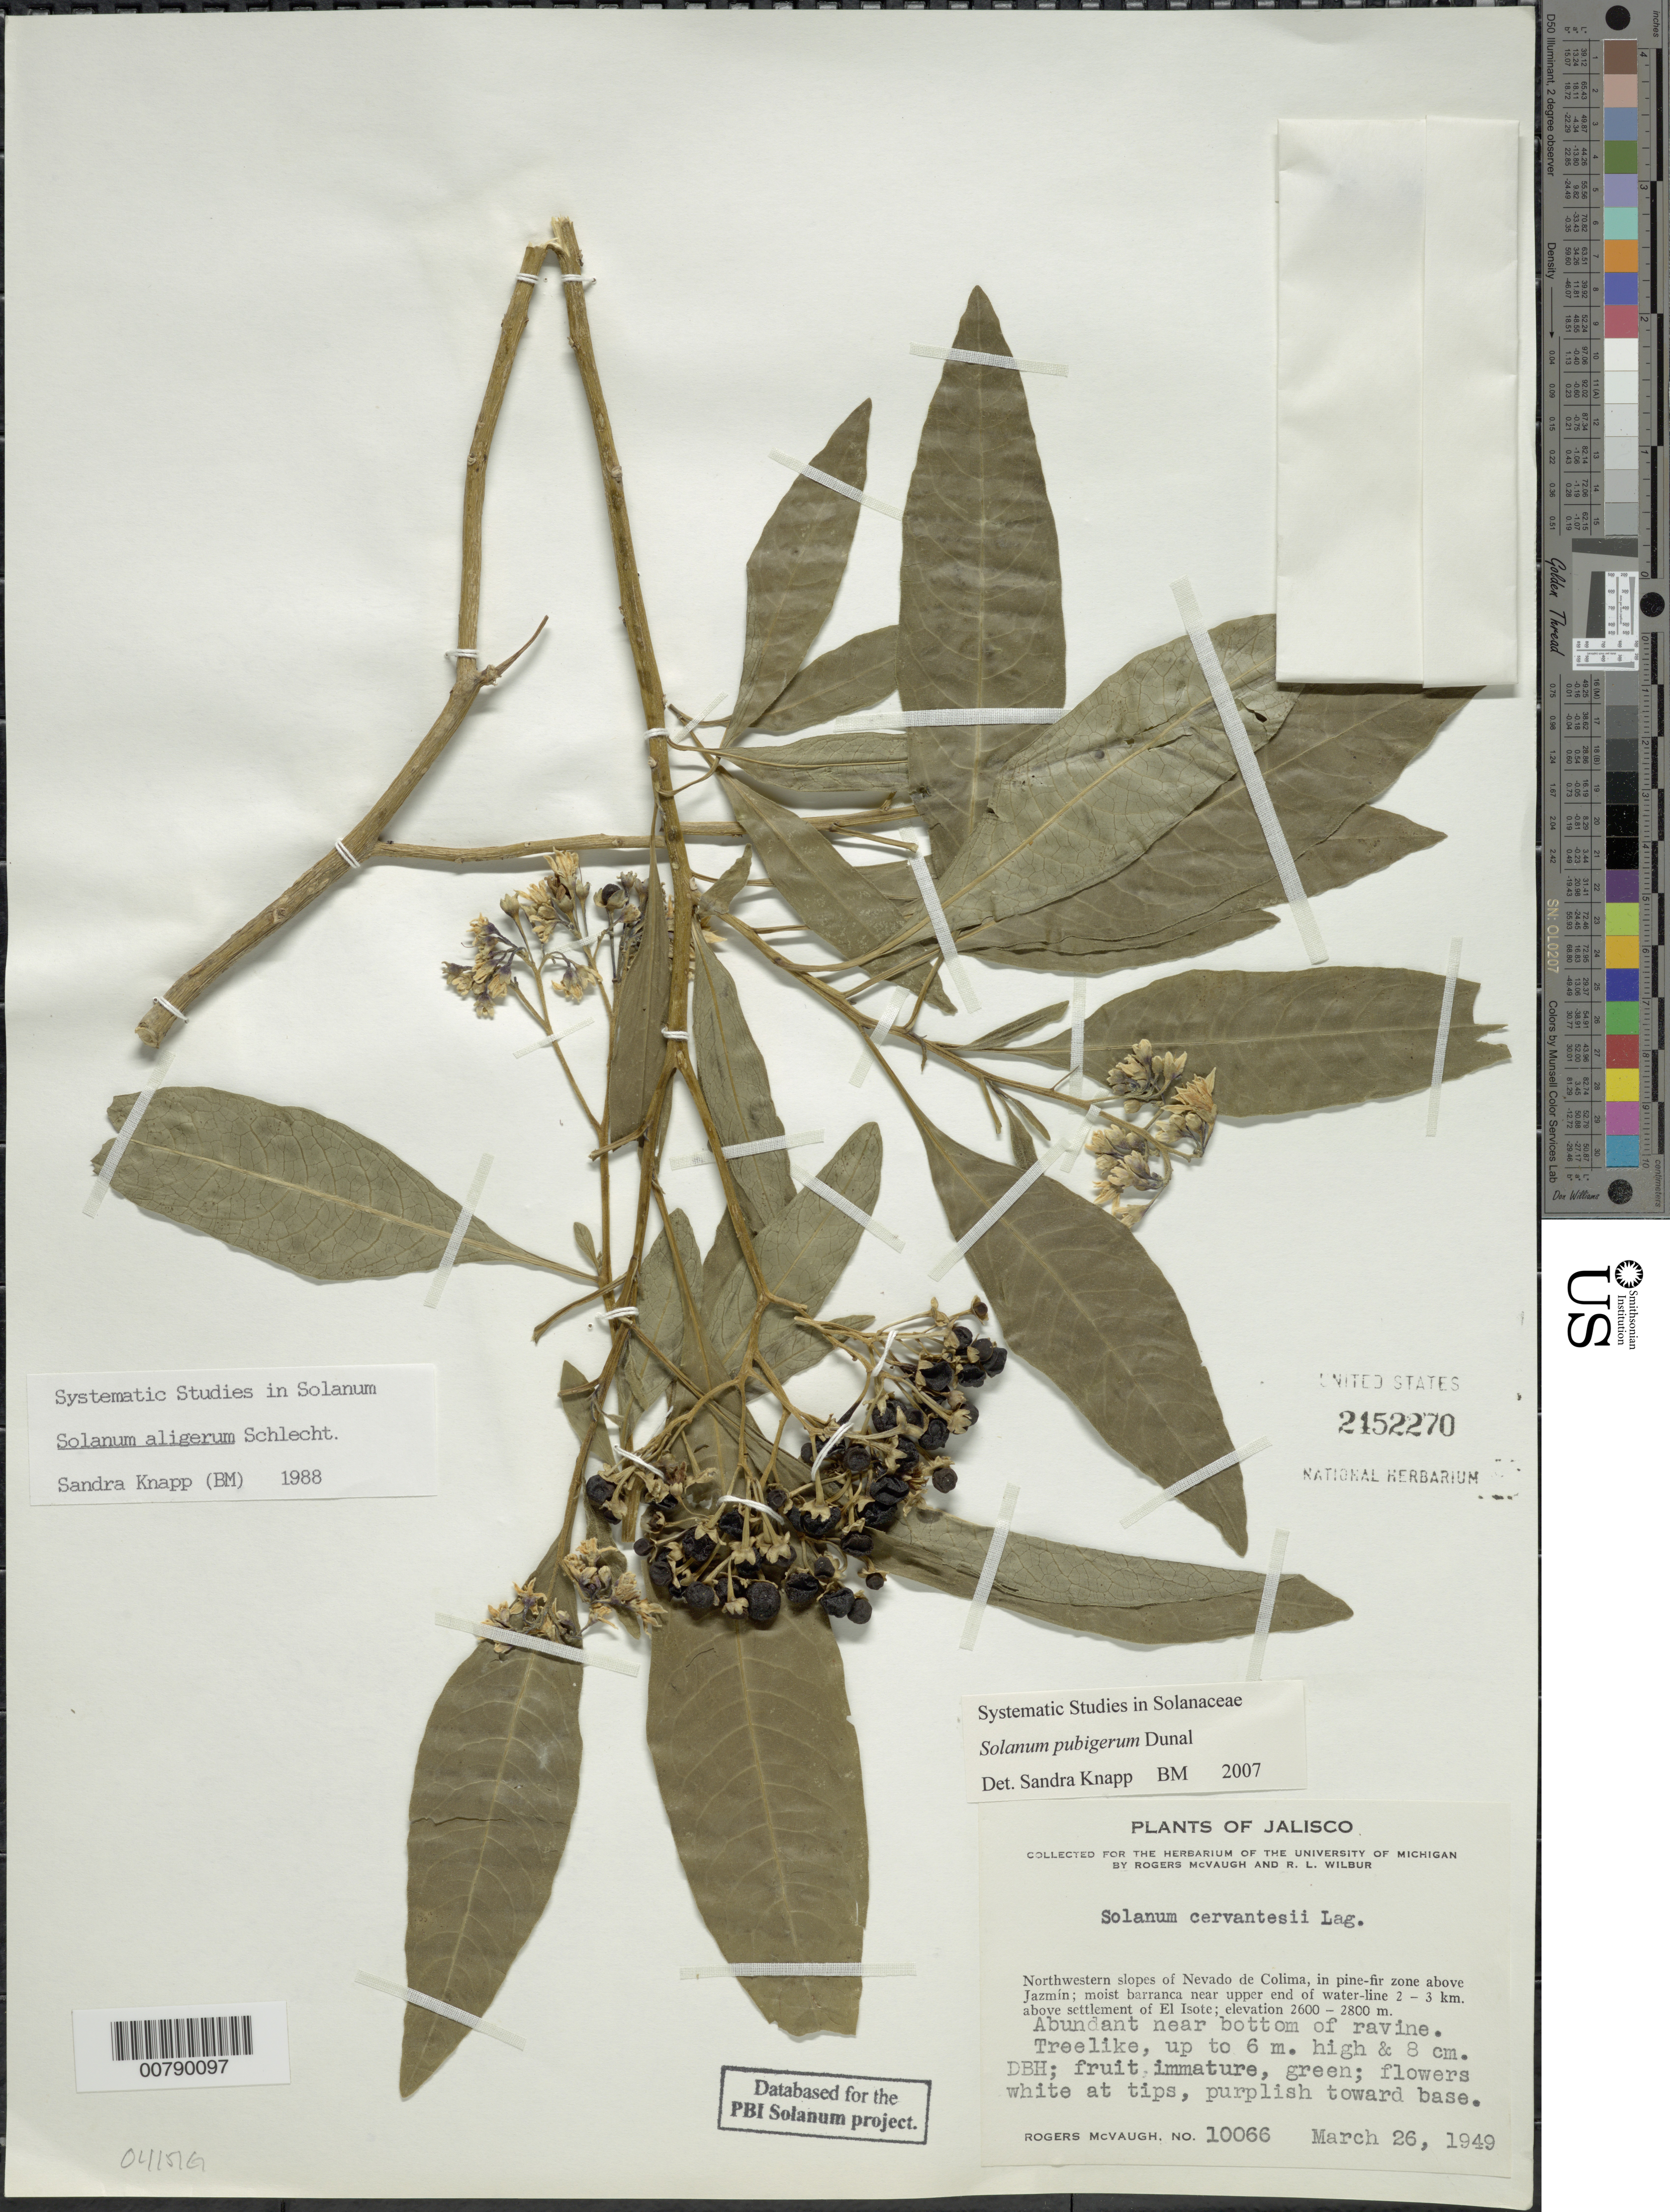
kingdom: Plantae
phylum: Tracheophyta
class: Magnoliopsida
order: Solanales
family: Solanaceae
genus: Solanum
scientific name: Solanum pubigerum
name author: Dunal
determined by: Knapp, S. D.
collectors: R. McVaugh & R. L. Wilbur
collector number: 10066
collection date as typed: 26 Mar 1949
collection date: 1949-03-26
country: Mexico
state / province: Jalisco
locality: Northwestern slopes of Nevado de Colima, in pine-fir zone above Jazmín, moist barranca near upper end of water-line 2-3 km above settlement of El Isote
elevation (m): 2600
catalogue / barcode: US 2152270